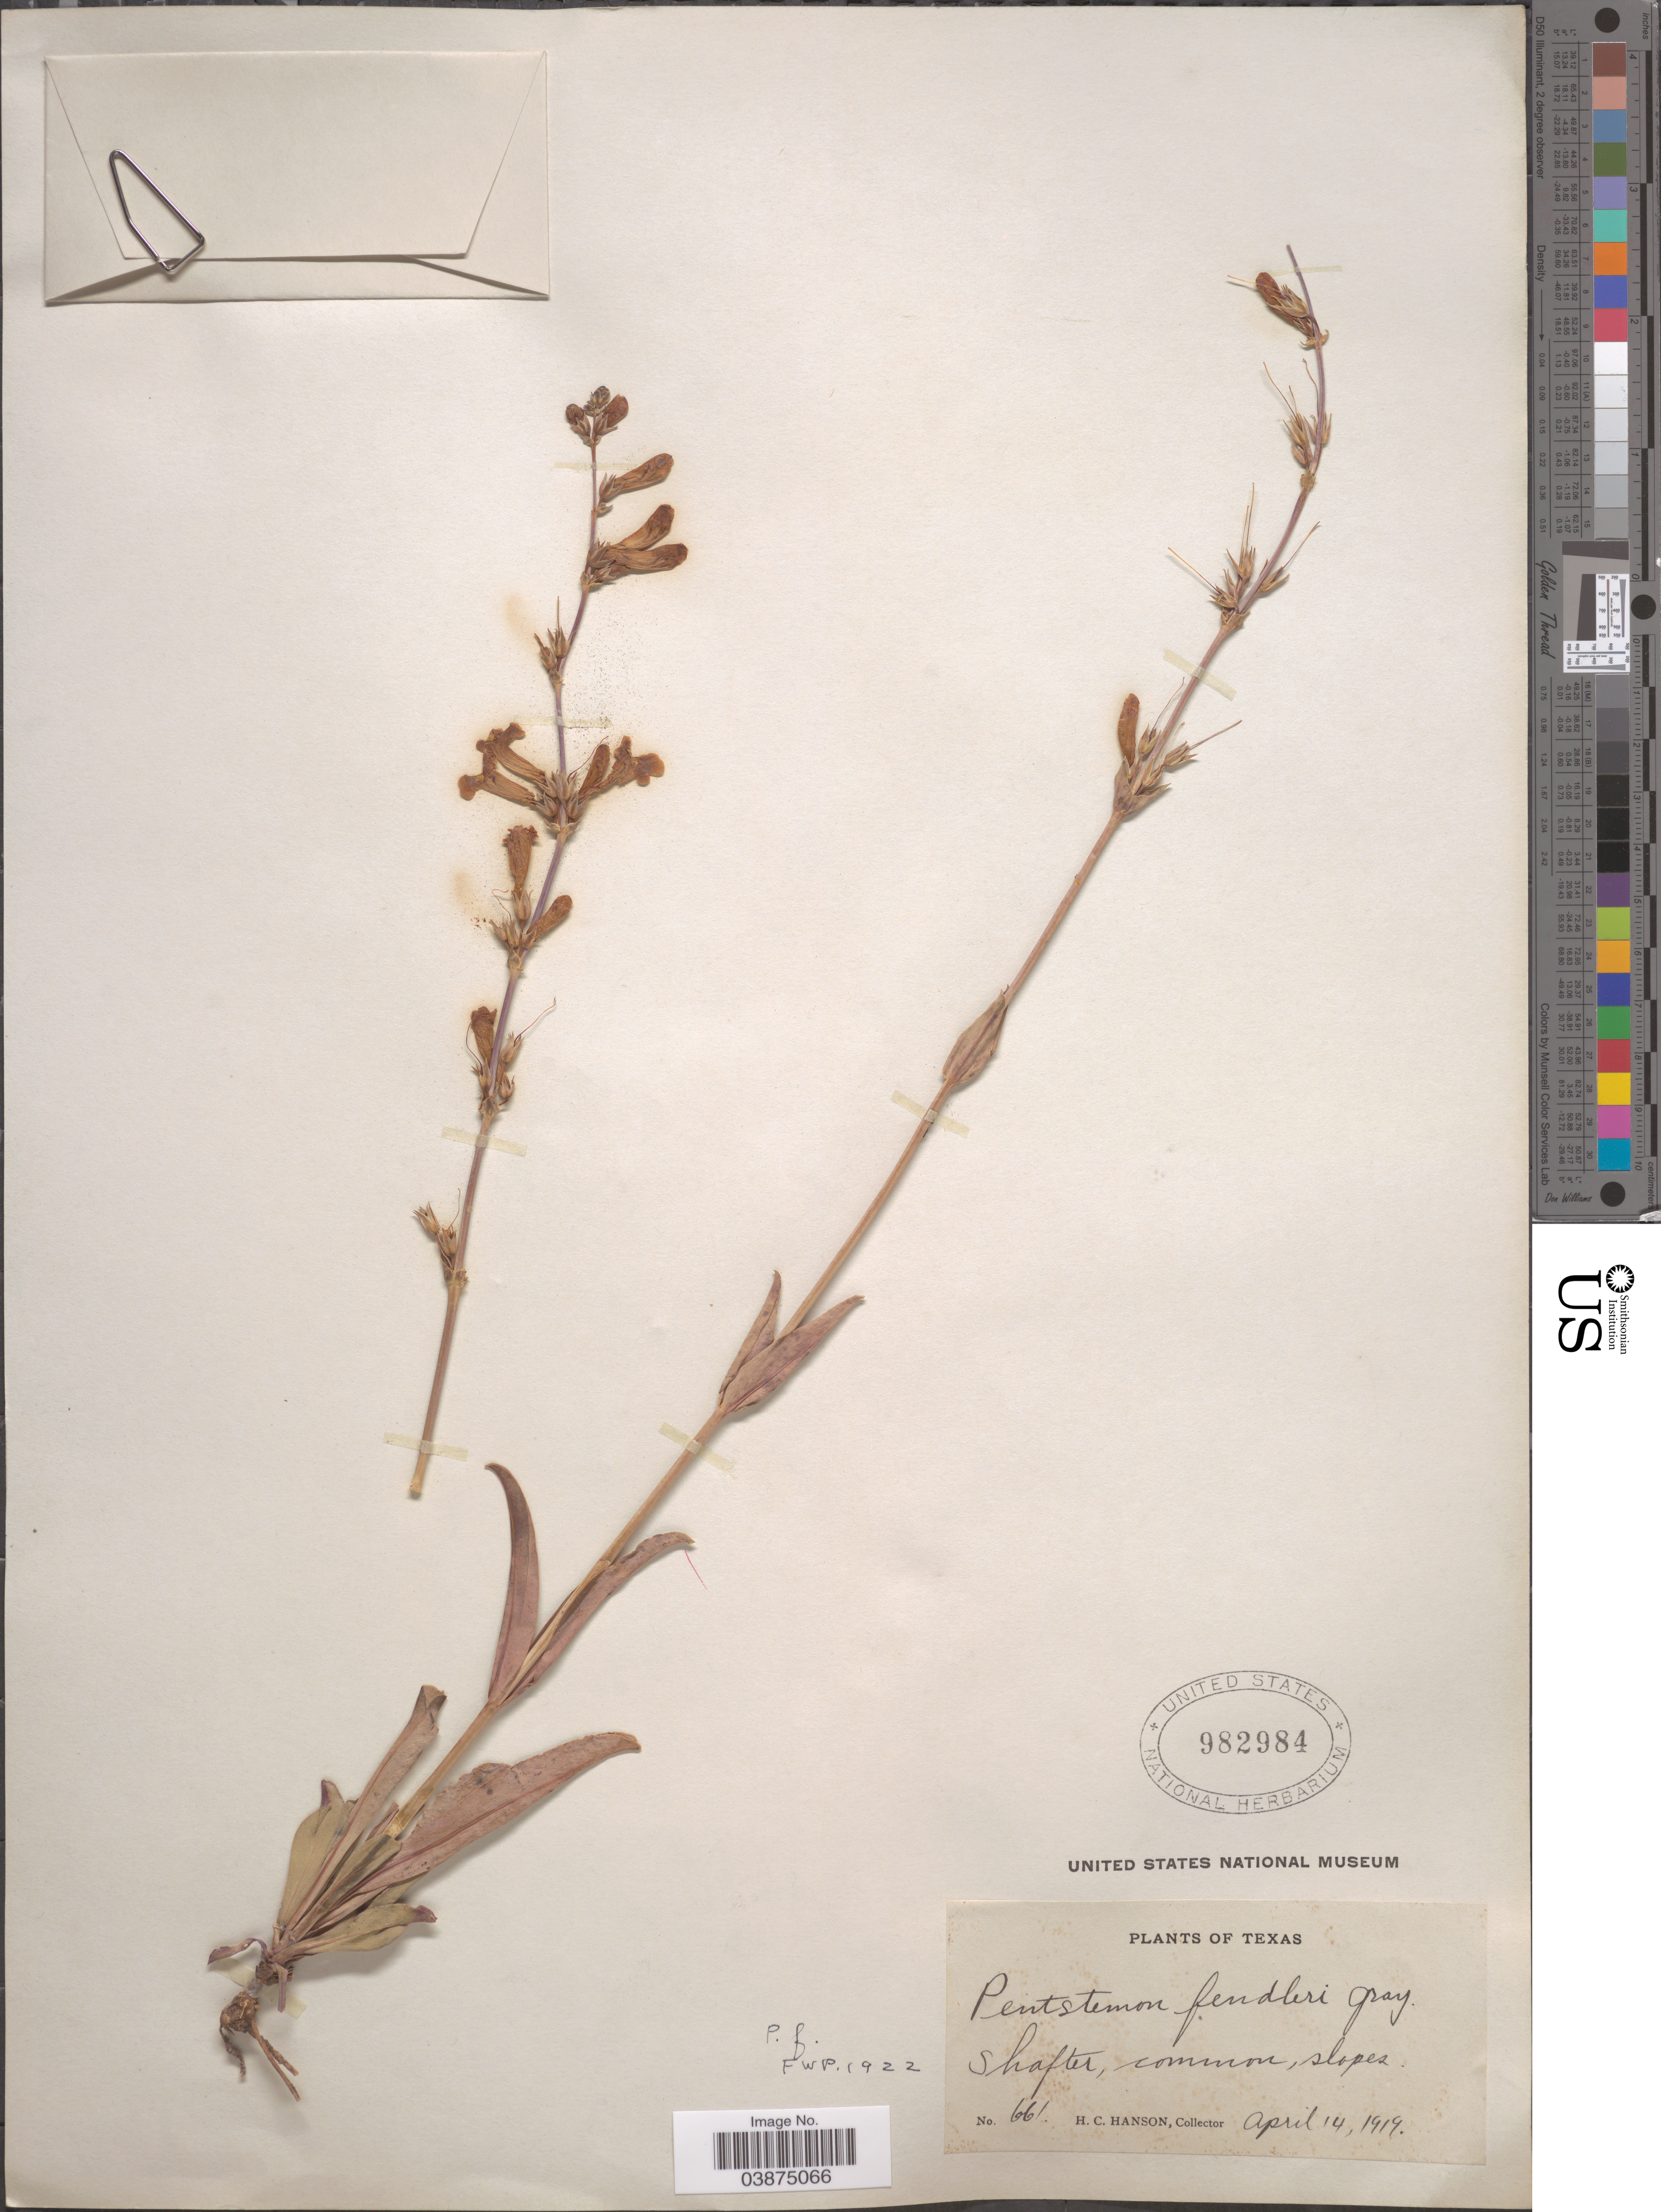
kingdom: Plantae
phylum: Tracheophyta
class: Magnoliopsida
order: Lamiales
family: Plantaginaceae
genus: Penstemon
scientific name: Penstemon fendleri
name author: Torr. & A. Gray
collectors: H. Hanson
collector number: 661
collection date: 1919-04-14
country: United States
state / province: Texas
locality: Shafter.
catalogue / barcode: US 982984